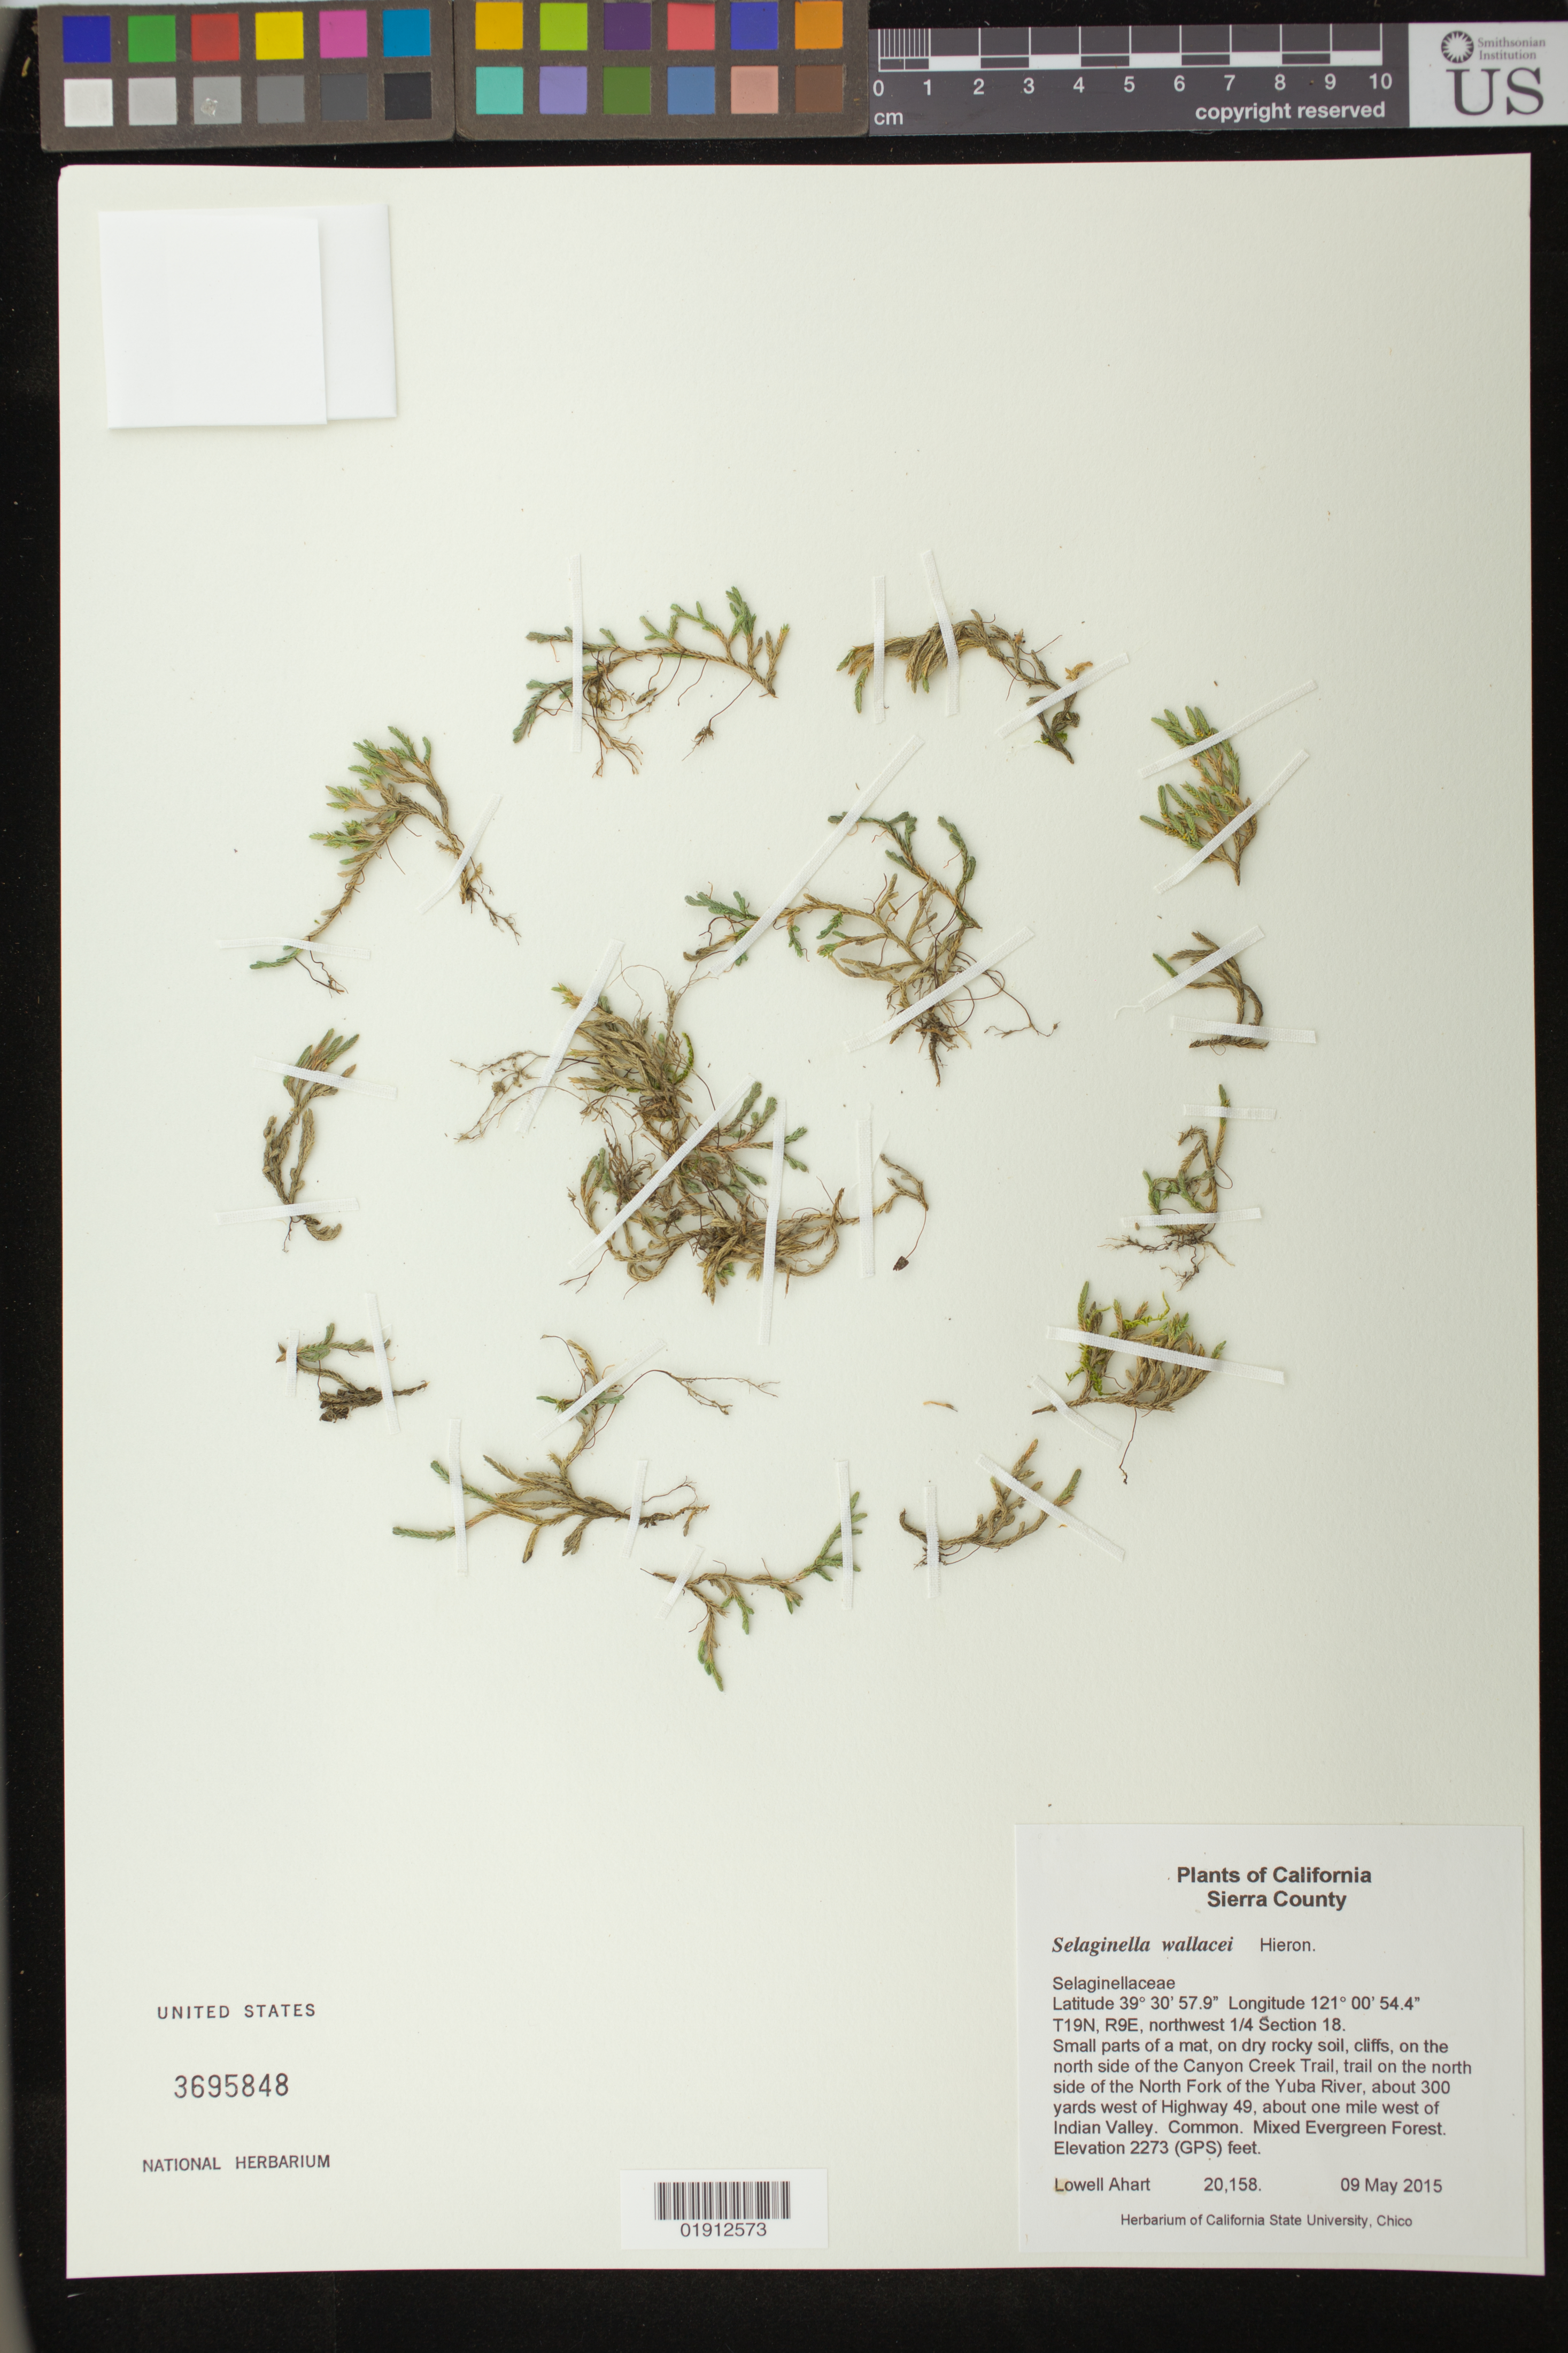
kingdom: Plantae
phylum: Tracheophyta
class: Lycopodiopsida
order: Selaginellales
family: Selaginellaceae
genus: Selaginella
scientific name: Selaginella wallacei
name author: Hieron.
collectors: L. Ahart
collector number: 20158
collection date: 2015-05-09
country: United States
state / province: California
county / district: Sierra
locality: On the north side of the Canyon Creek Trail, trail on the north side of the North Fork of the Yuba River, about 300 yards west of Highway 49, about one mile west of Indian Valley.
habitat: On dry rocky soil, cliffs. Mixed Evergreen Forest.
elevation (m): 693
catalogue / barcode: US 3695848